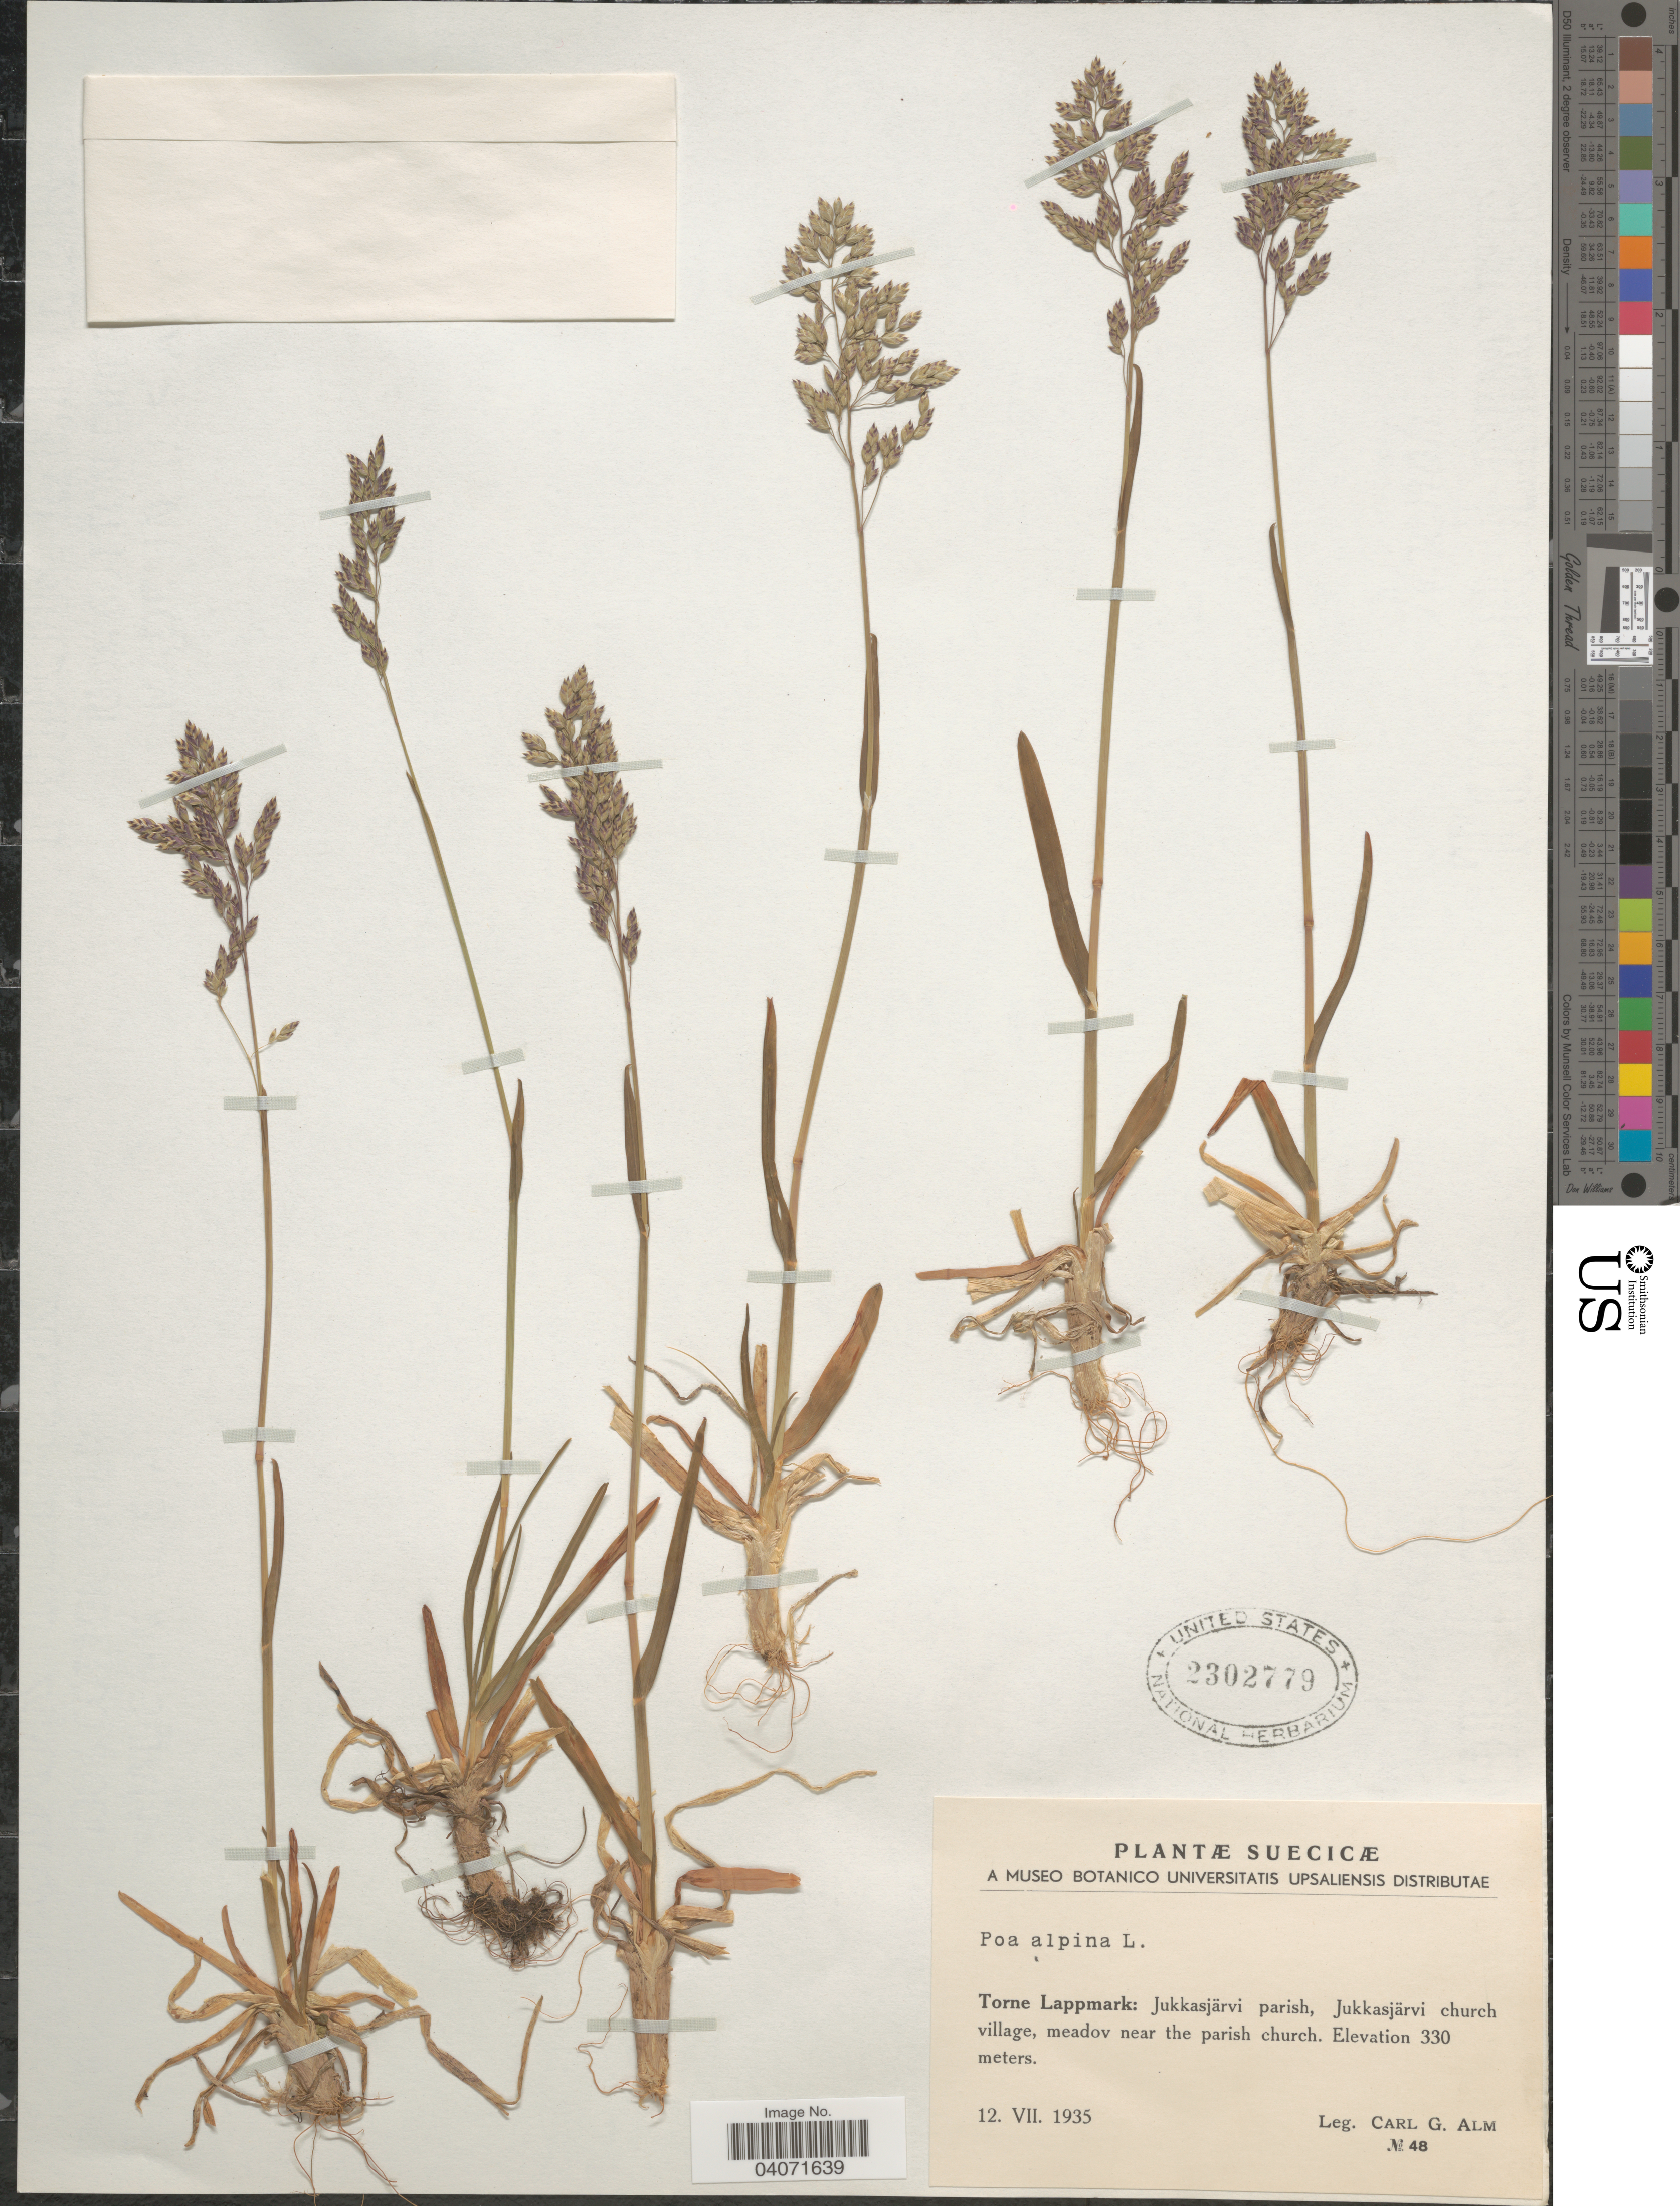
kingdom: Plantae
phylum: Tracheophyta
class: Liliopsida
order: Poales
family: Poaceae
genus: Poa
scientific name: Poa alpina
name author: L.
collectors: C. G. Alm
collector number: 48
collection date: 1935-07-12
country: Sweden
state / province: Norrbotten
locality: Suecicæ. Torne Lappmark: Jukkasjärvi parish, Jukkasjärvi church village, meadow near the parish church.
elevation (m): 330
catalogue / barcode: US 2302779